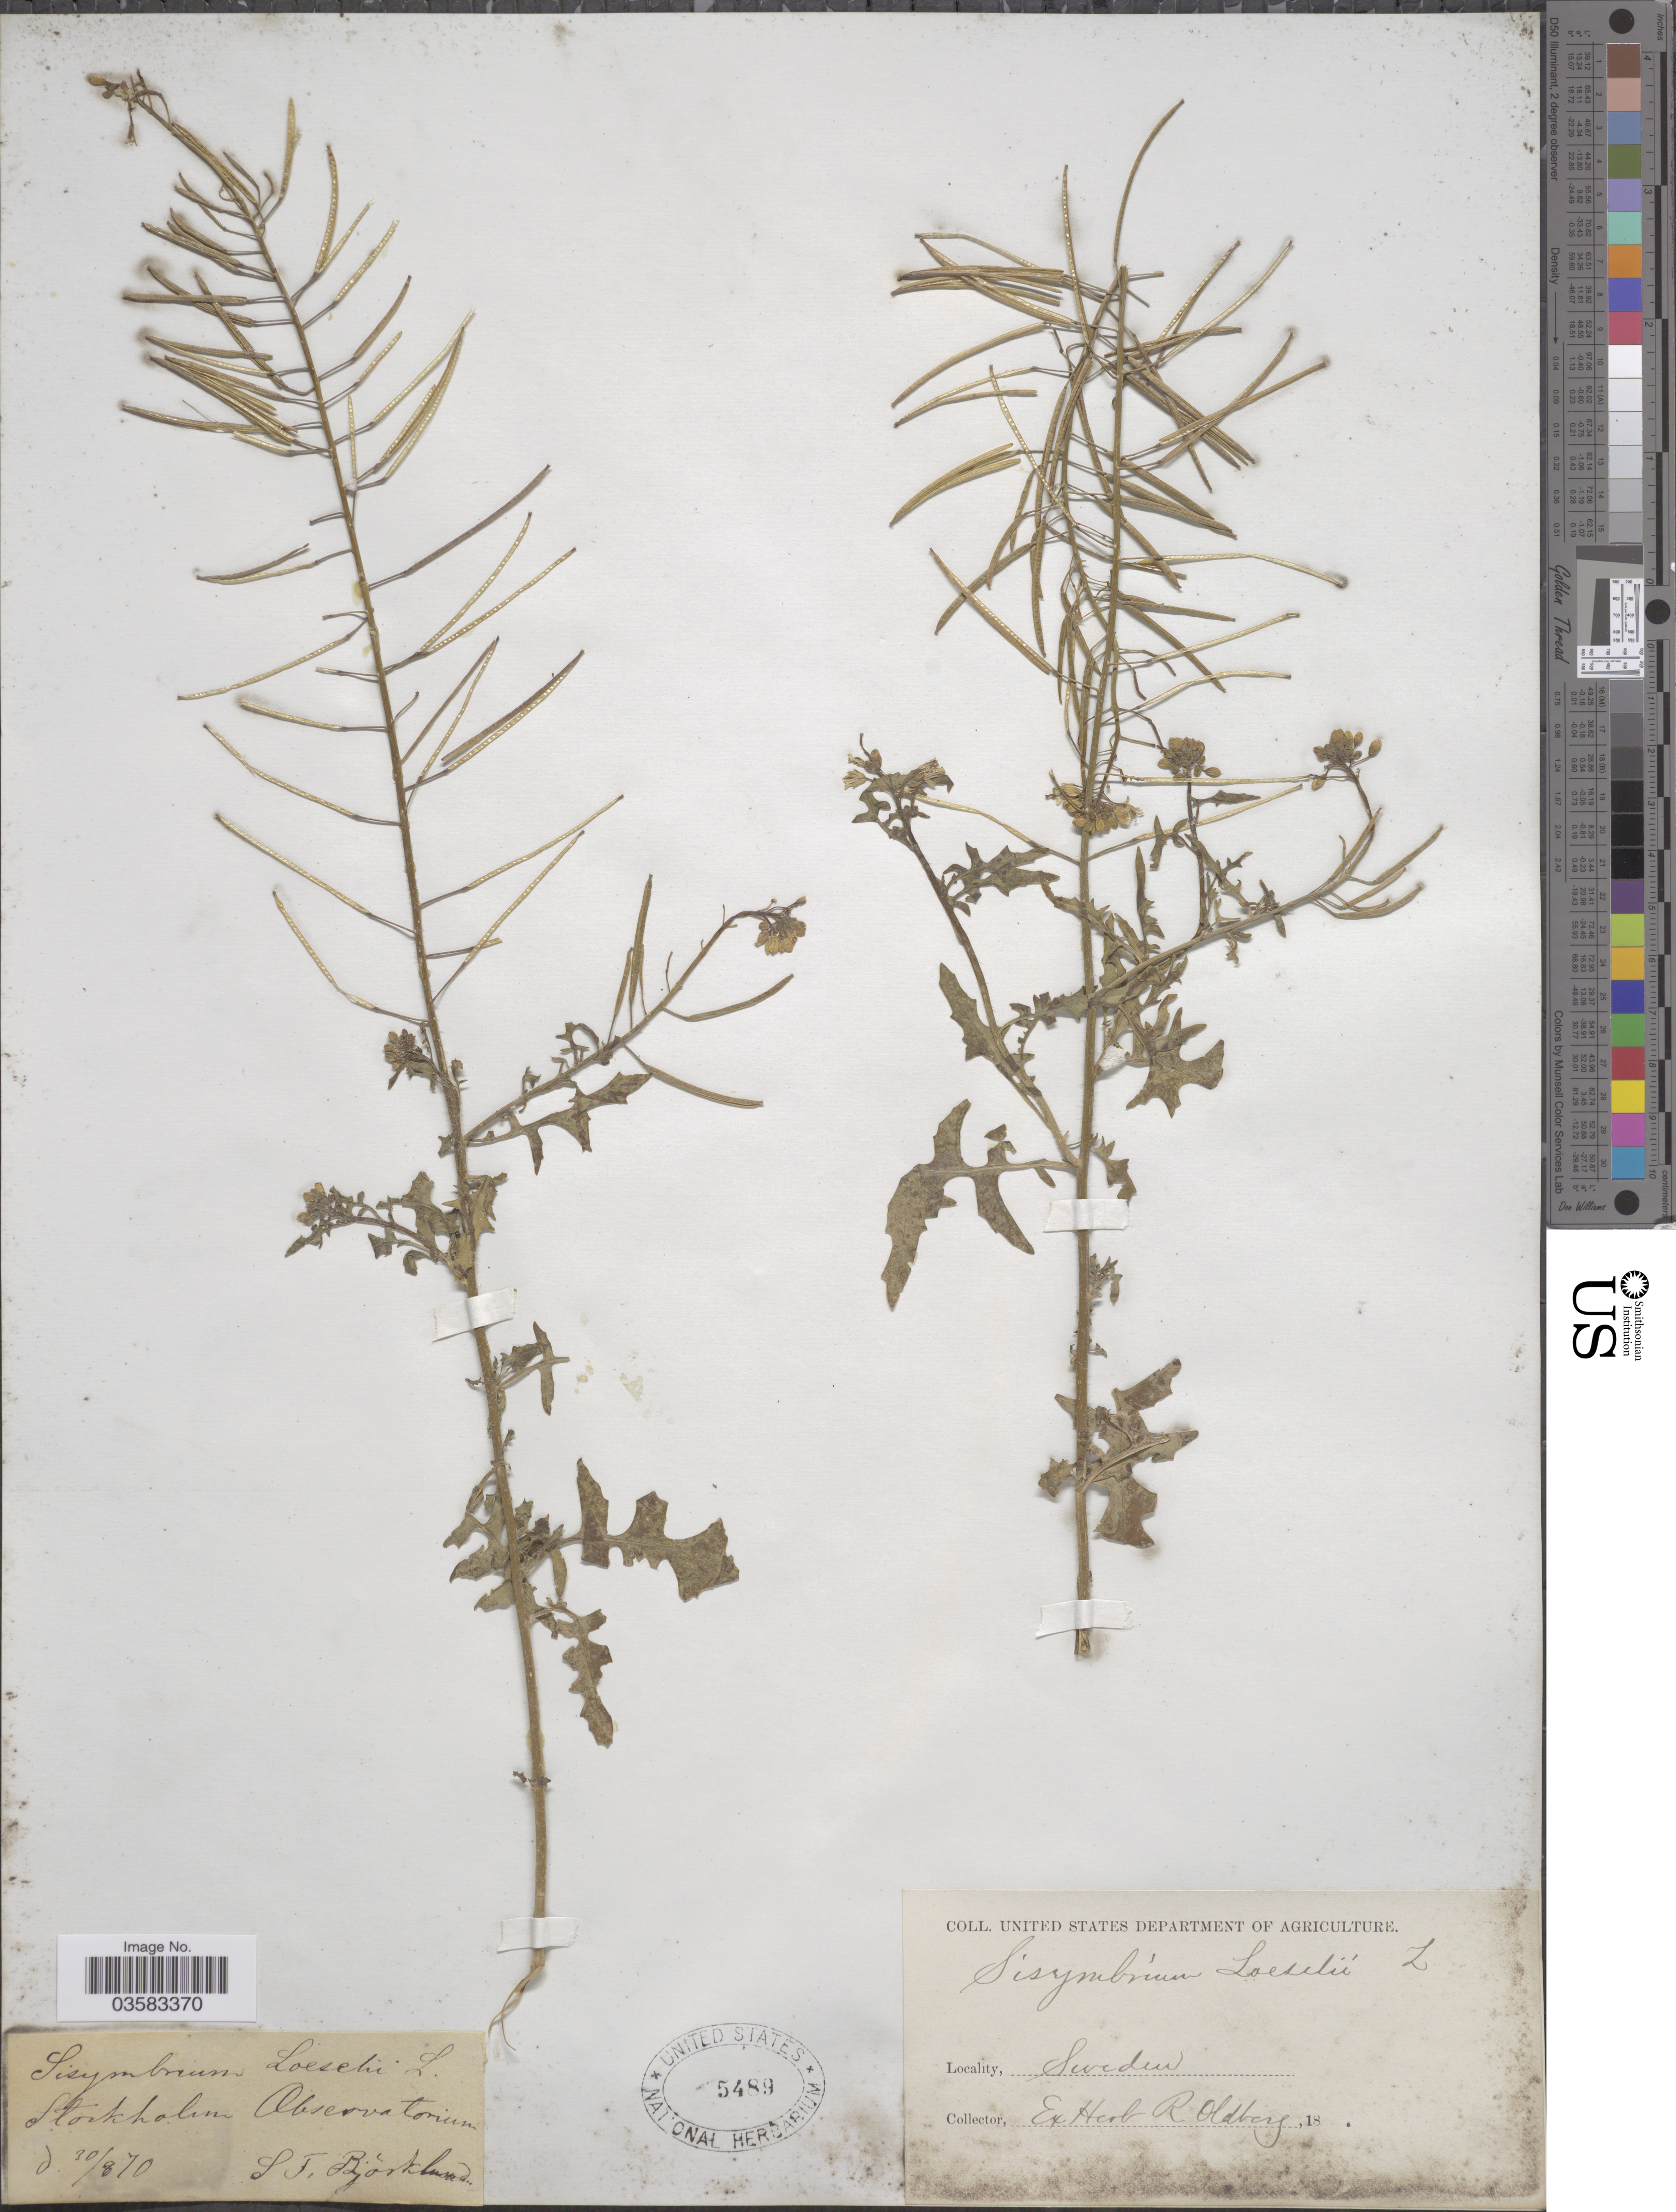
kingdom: Plantae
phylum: Tracheophyta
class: Magnoliopsida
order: Brassicales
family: Brassicaceae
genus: Sisymbrium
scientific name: Sisymbrium loeselii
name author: L.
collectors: S. Bjorklund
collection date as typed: Transcribed d/m/y: 30/8/70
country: Sweden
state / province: Stockholm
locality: Stockholm, Observatorium.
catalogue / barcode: US 5489